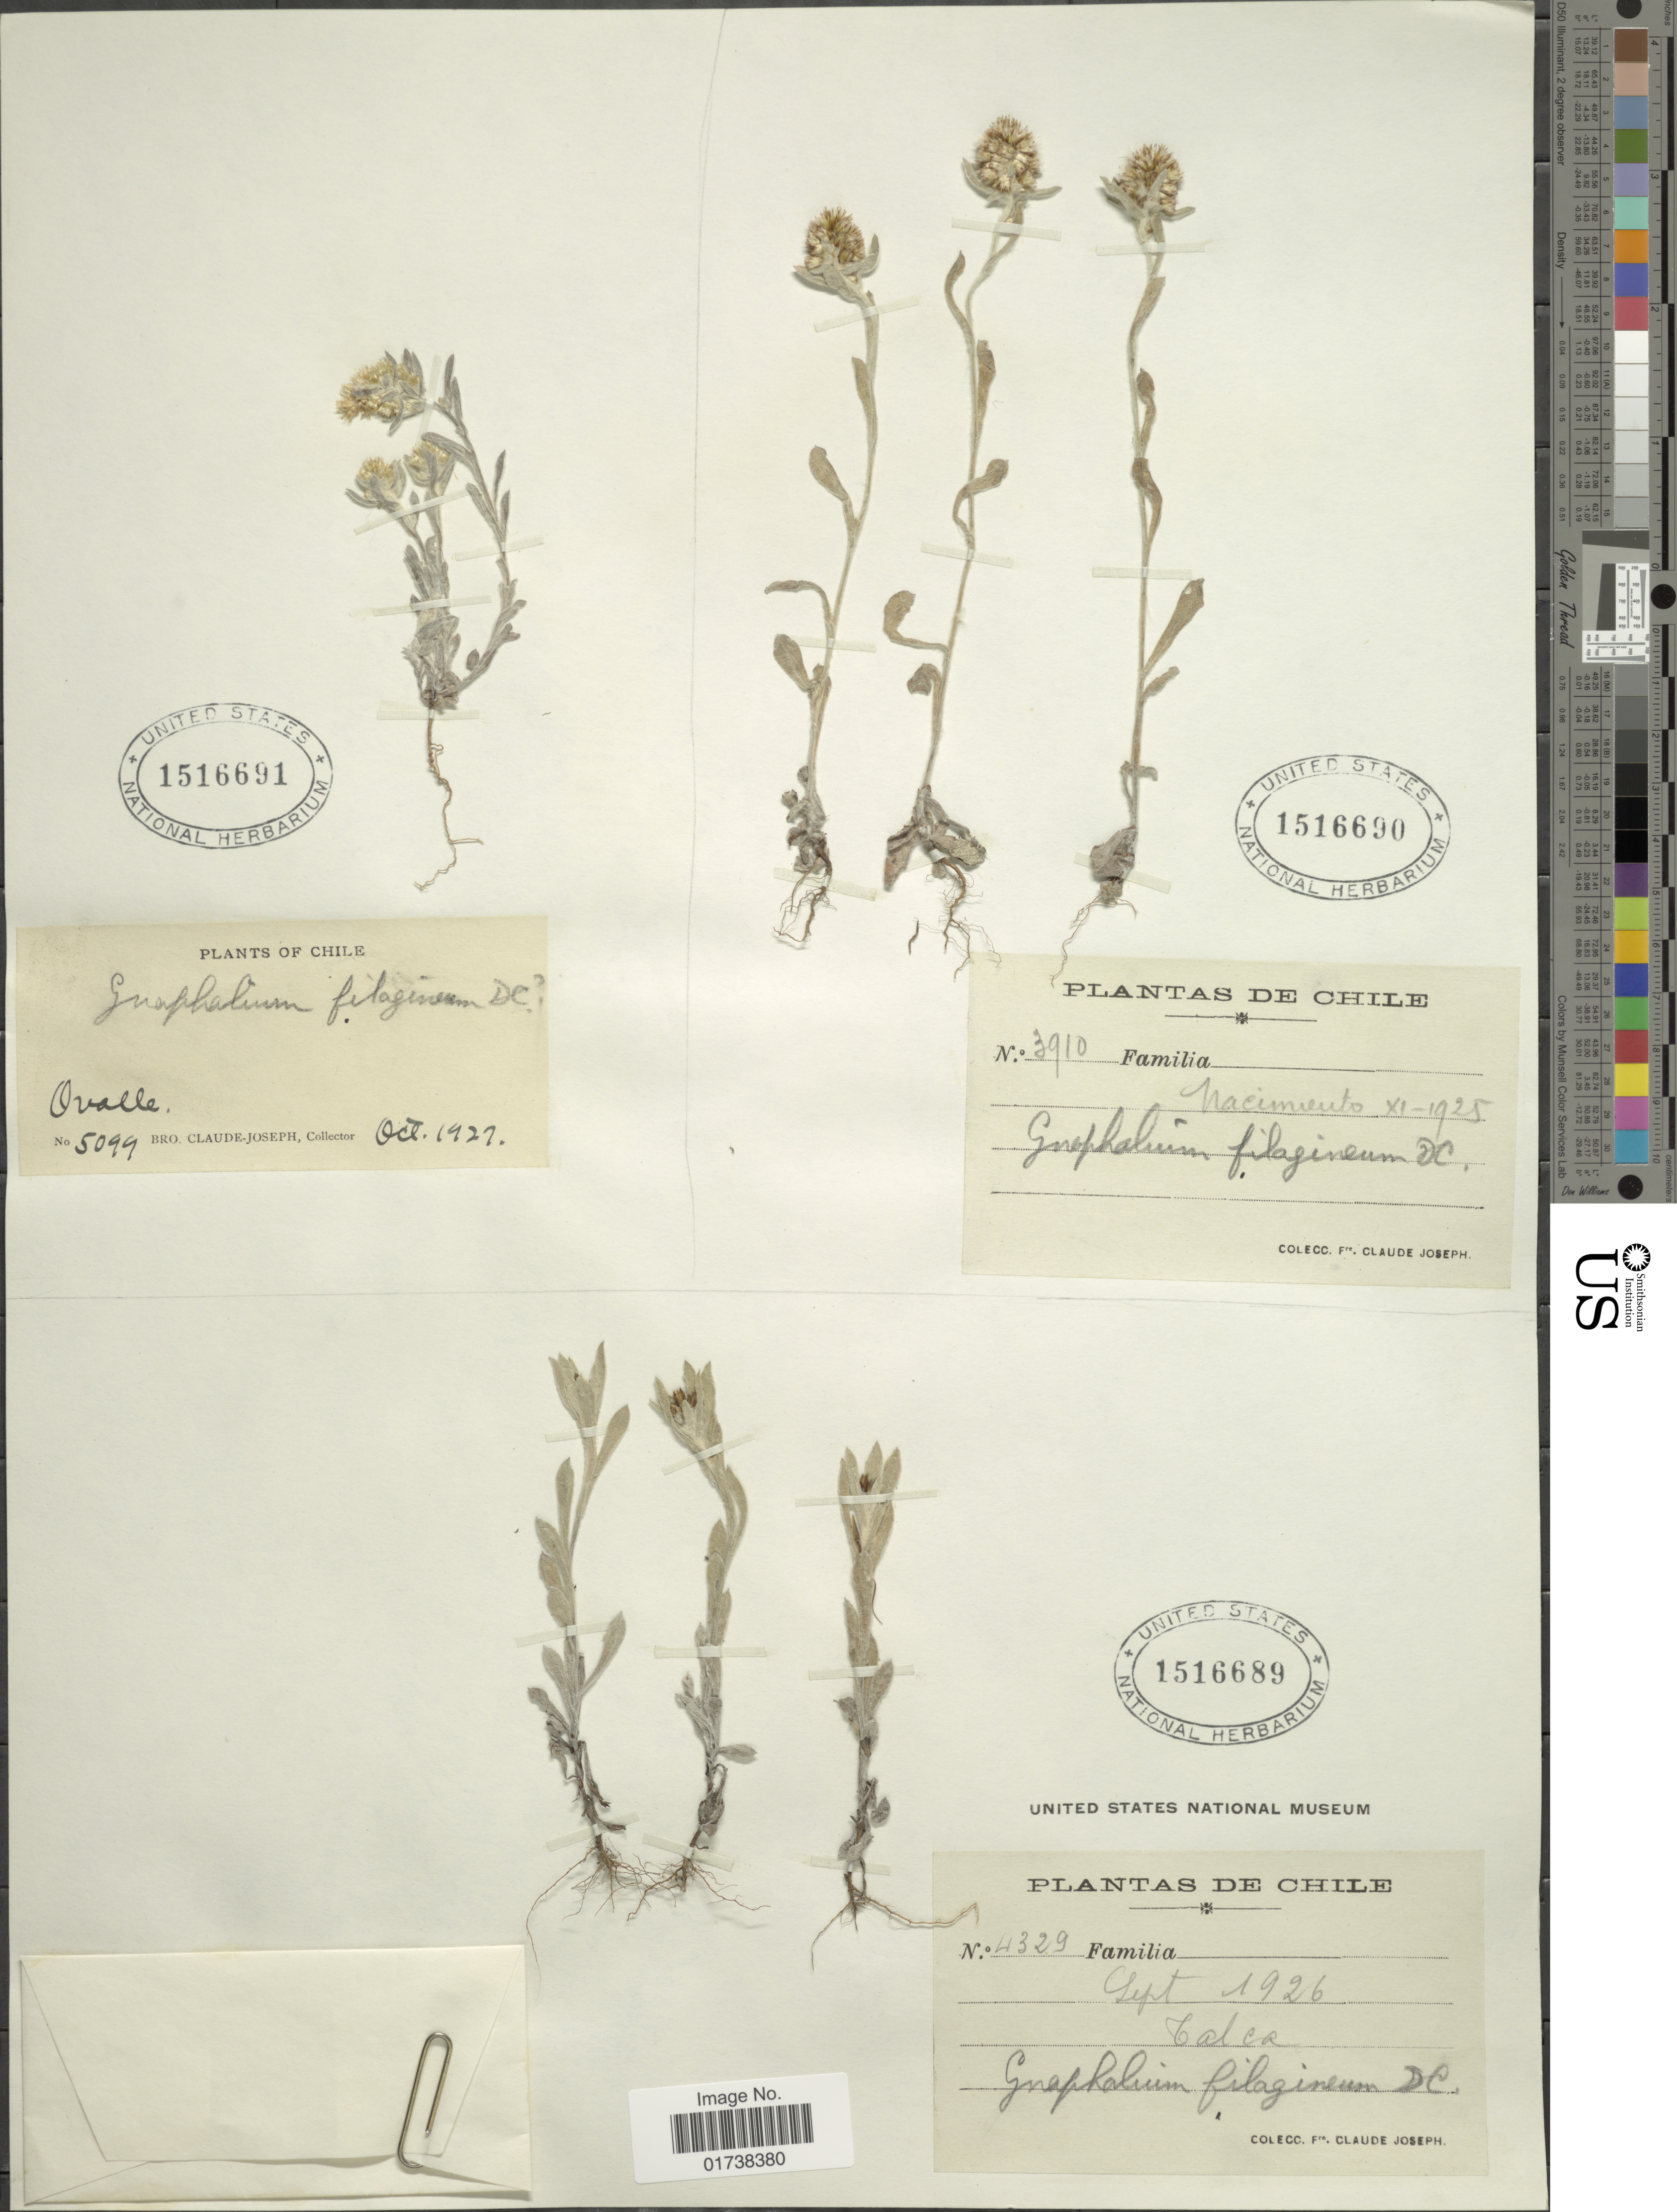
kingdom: Plantae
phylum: Tracheophyta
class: Magnoliopsida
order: Asterales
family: Asteraceae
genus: Gamochaeta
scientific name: Gamochaeta filaginea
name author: (DC.) Cabrera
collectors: Bro. Claude-Joseph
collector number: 3910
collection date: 1925-11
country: Chile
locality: Nacimiento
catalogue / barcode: US 1516690-2